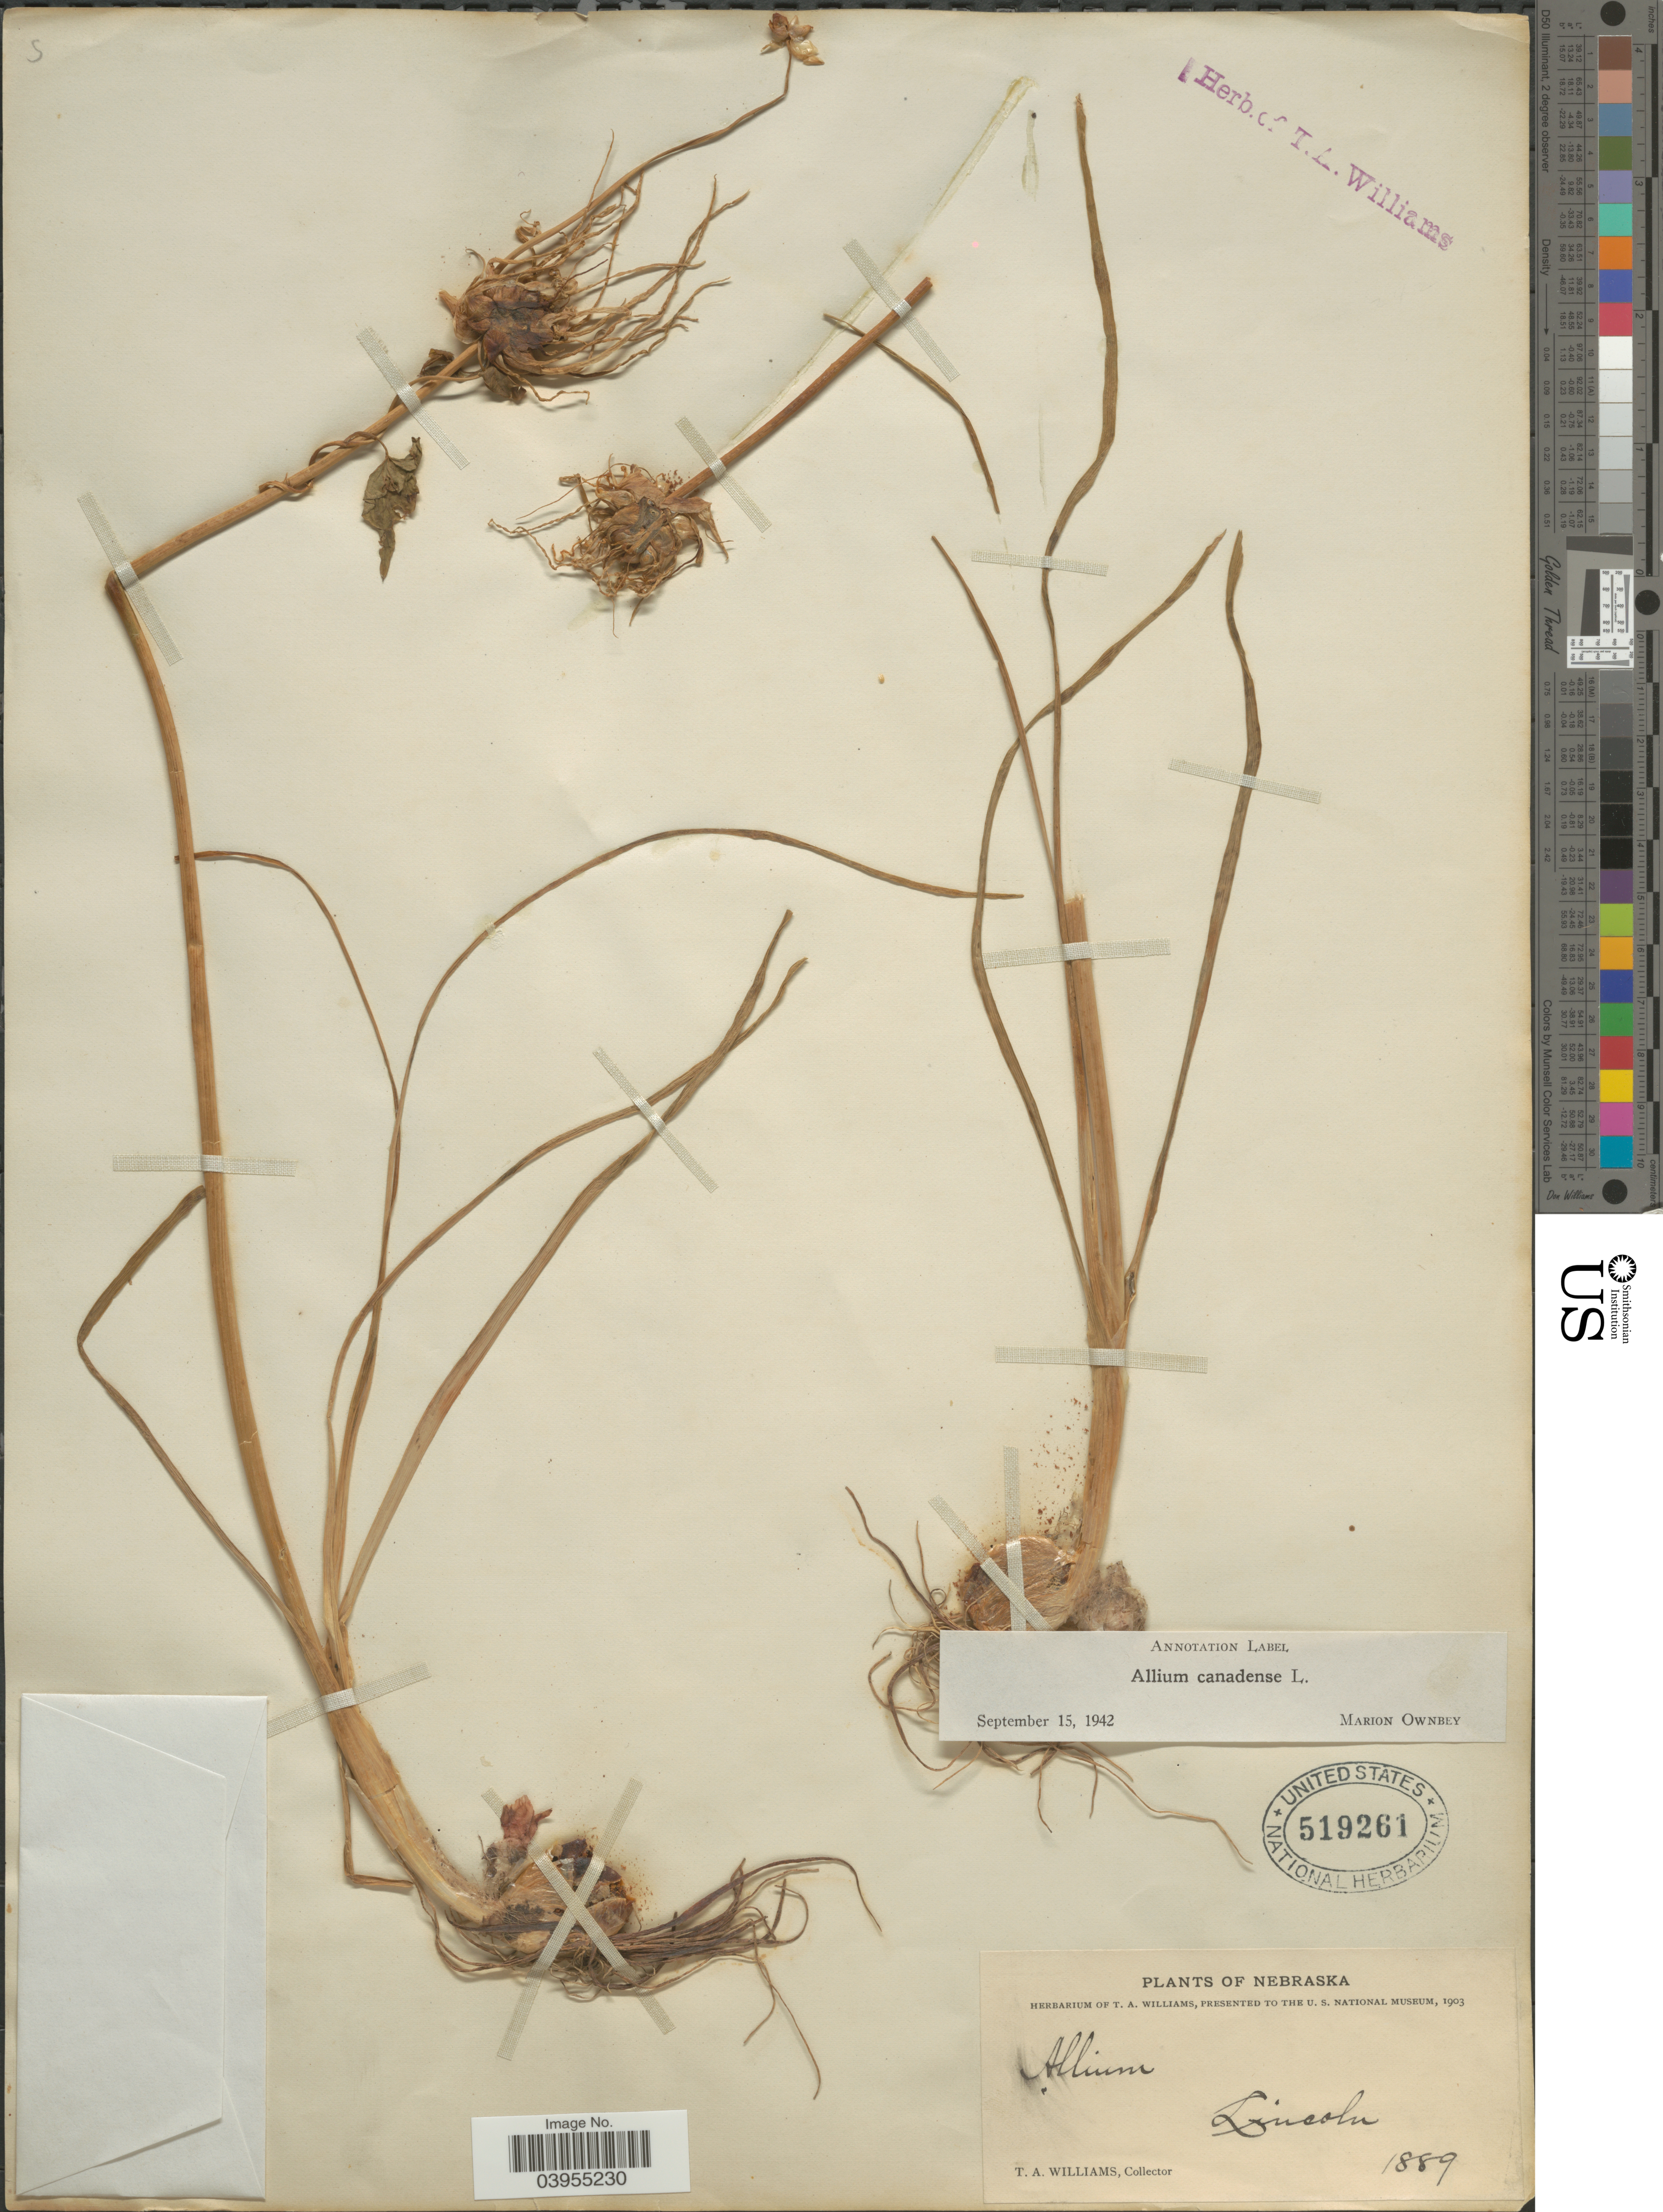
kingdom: Plantae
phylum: Tracheophyta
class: Liliopsida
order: Asparagales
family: Amaryllidaceae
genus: Allium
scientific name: Allium canadense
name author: L.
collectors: T. Williams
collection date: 1889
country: United States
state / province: Nebraska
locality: Lincoln.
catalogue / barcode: US 519261